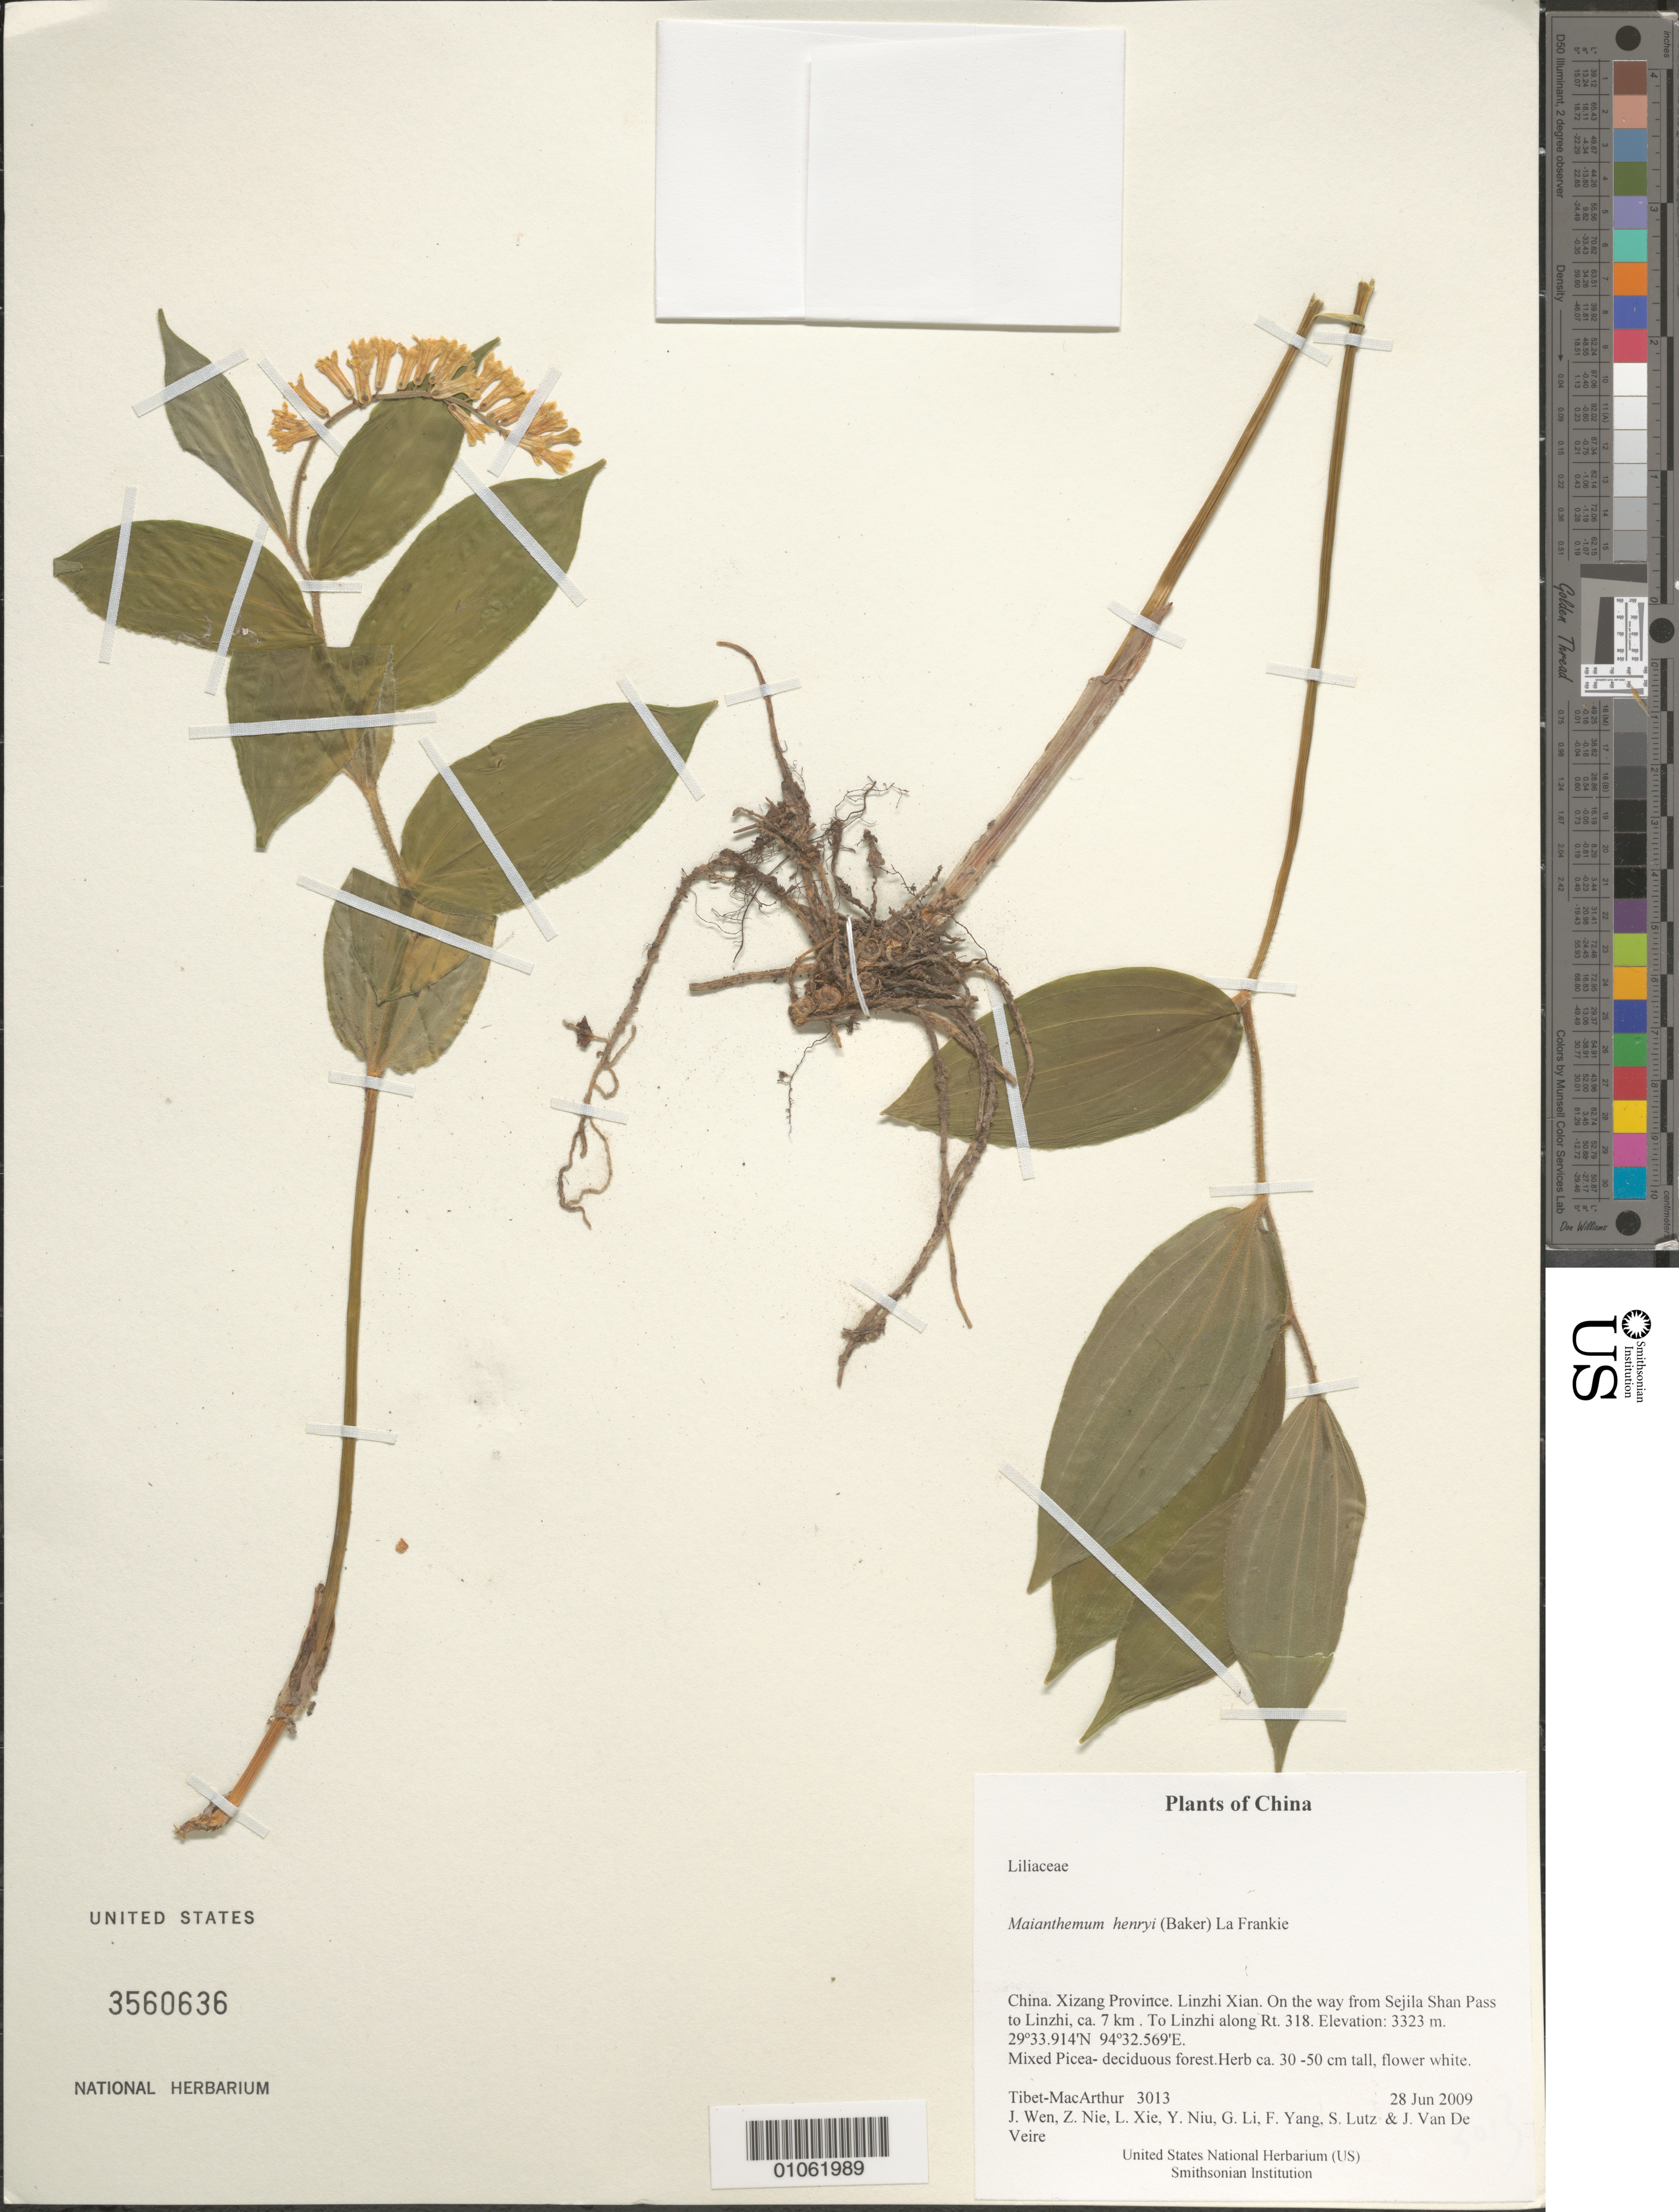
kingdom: Plantae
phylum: Tracheophyta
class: Liliopsida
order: Asparagales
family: Asparagaceae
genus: Maianthemum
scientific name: Maianthemum henryi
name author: (Baker) LaFrankie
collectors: Tibet-MacArthur, J. Wen, Z. Nie, L. Xie, Y. Niu, G. Li, F. Yang, S. Lutz & J. Van De Veire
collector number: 3013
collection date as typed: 28 Jun 2009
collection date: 2009-06-28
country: China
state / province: Xizang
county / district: Linzhi Xian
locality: On the way from Sejila Shan Pass to Linzhi, ca. 7 km . To Linzhi along Rt. 318.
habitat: Mixed Picea- deciduous forest.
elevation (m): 3323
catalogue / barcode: US 3560636